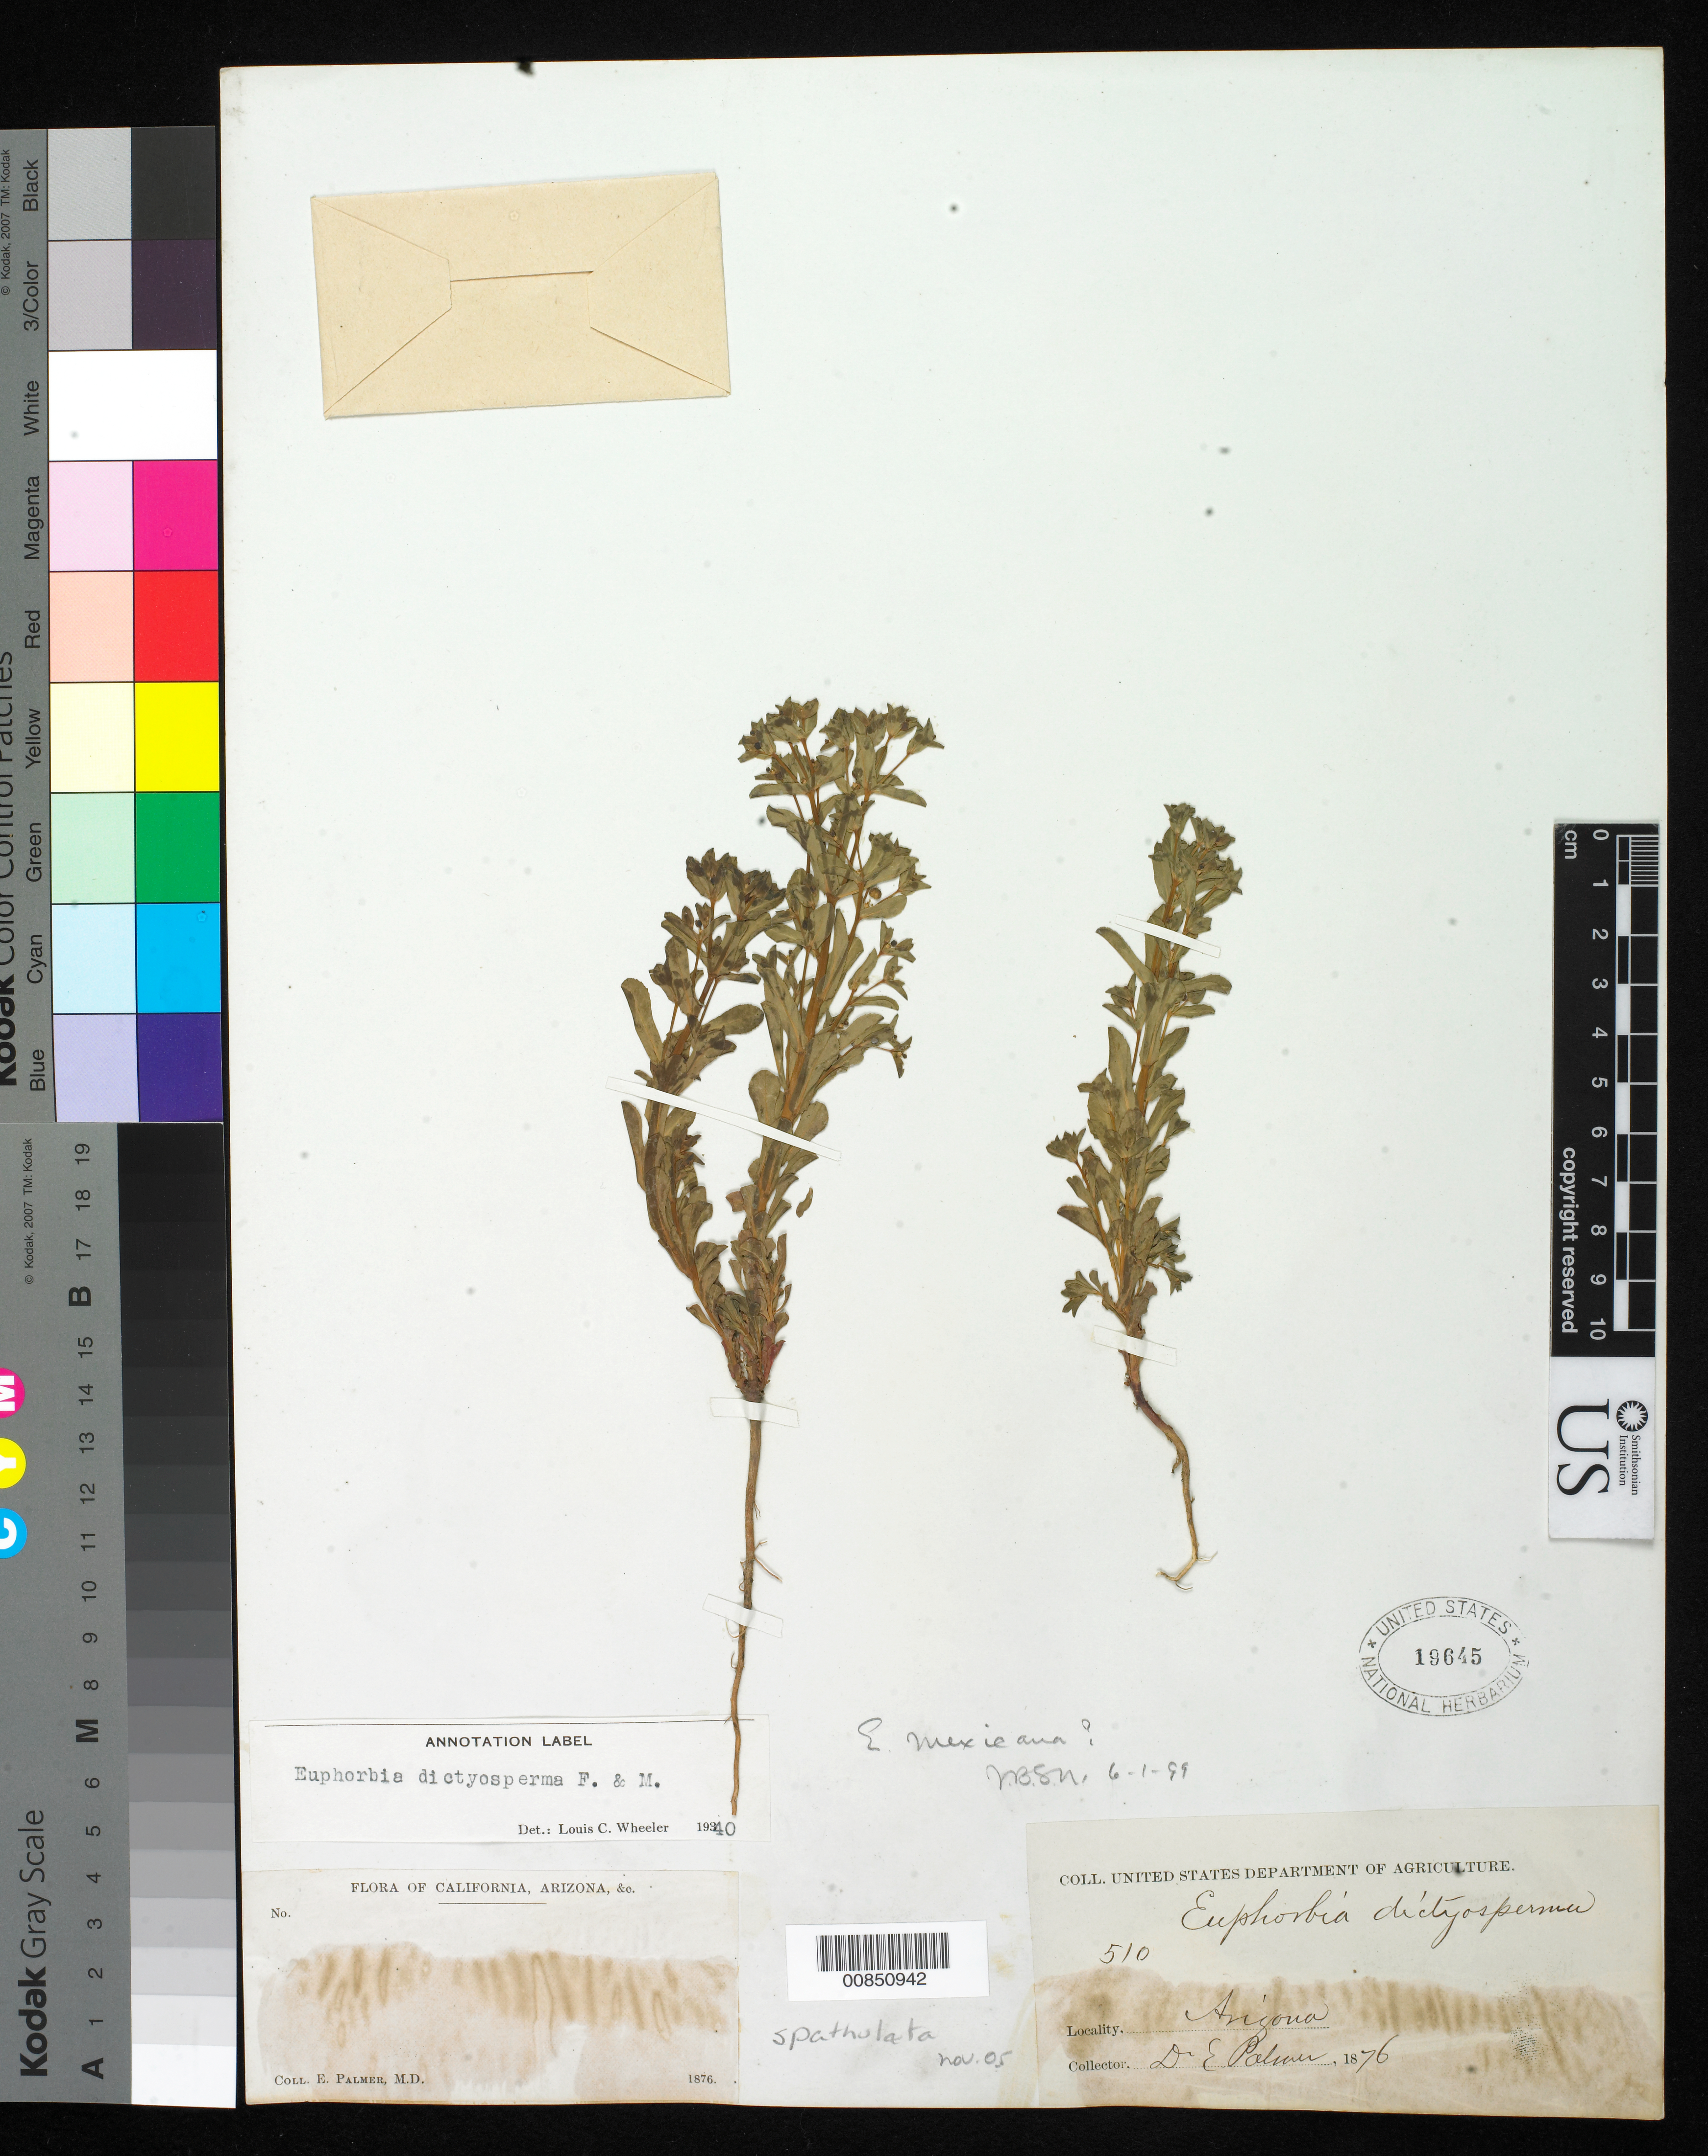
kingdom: Plantae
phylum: Tracheophyta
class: Magnoliopsida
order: Malpighiales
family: Euphorbiaceae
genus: Euphorbia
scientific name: Euphorbia spathulata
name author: Lam.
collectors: E. Palmer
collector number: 510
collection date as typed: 1876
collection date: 1876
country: United States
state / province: Arizona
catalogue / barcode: US 19645